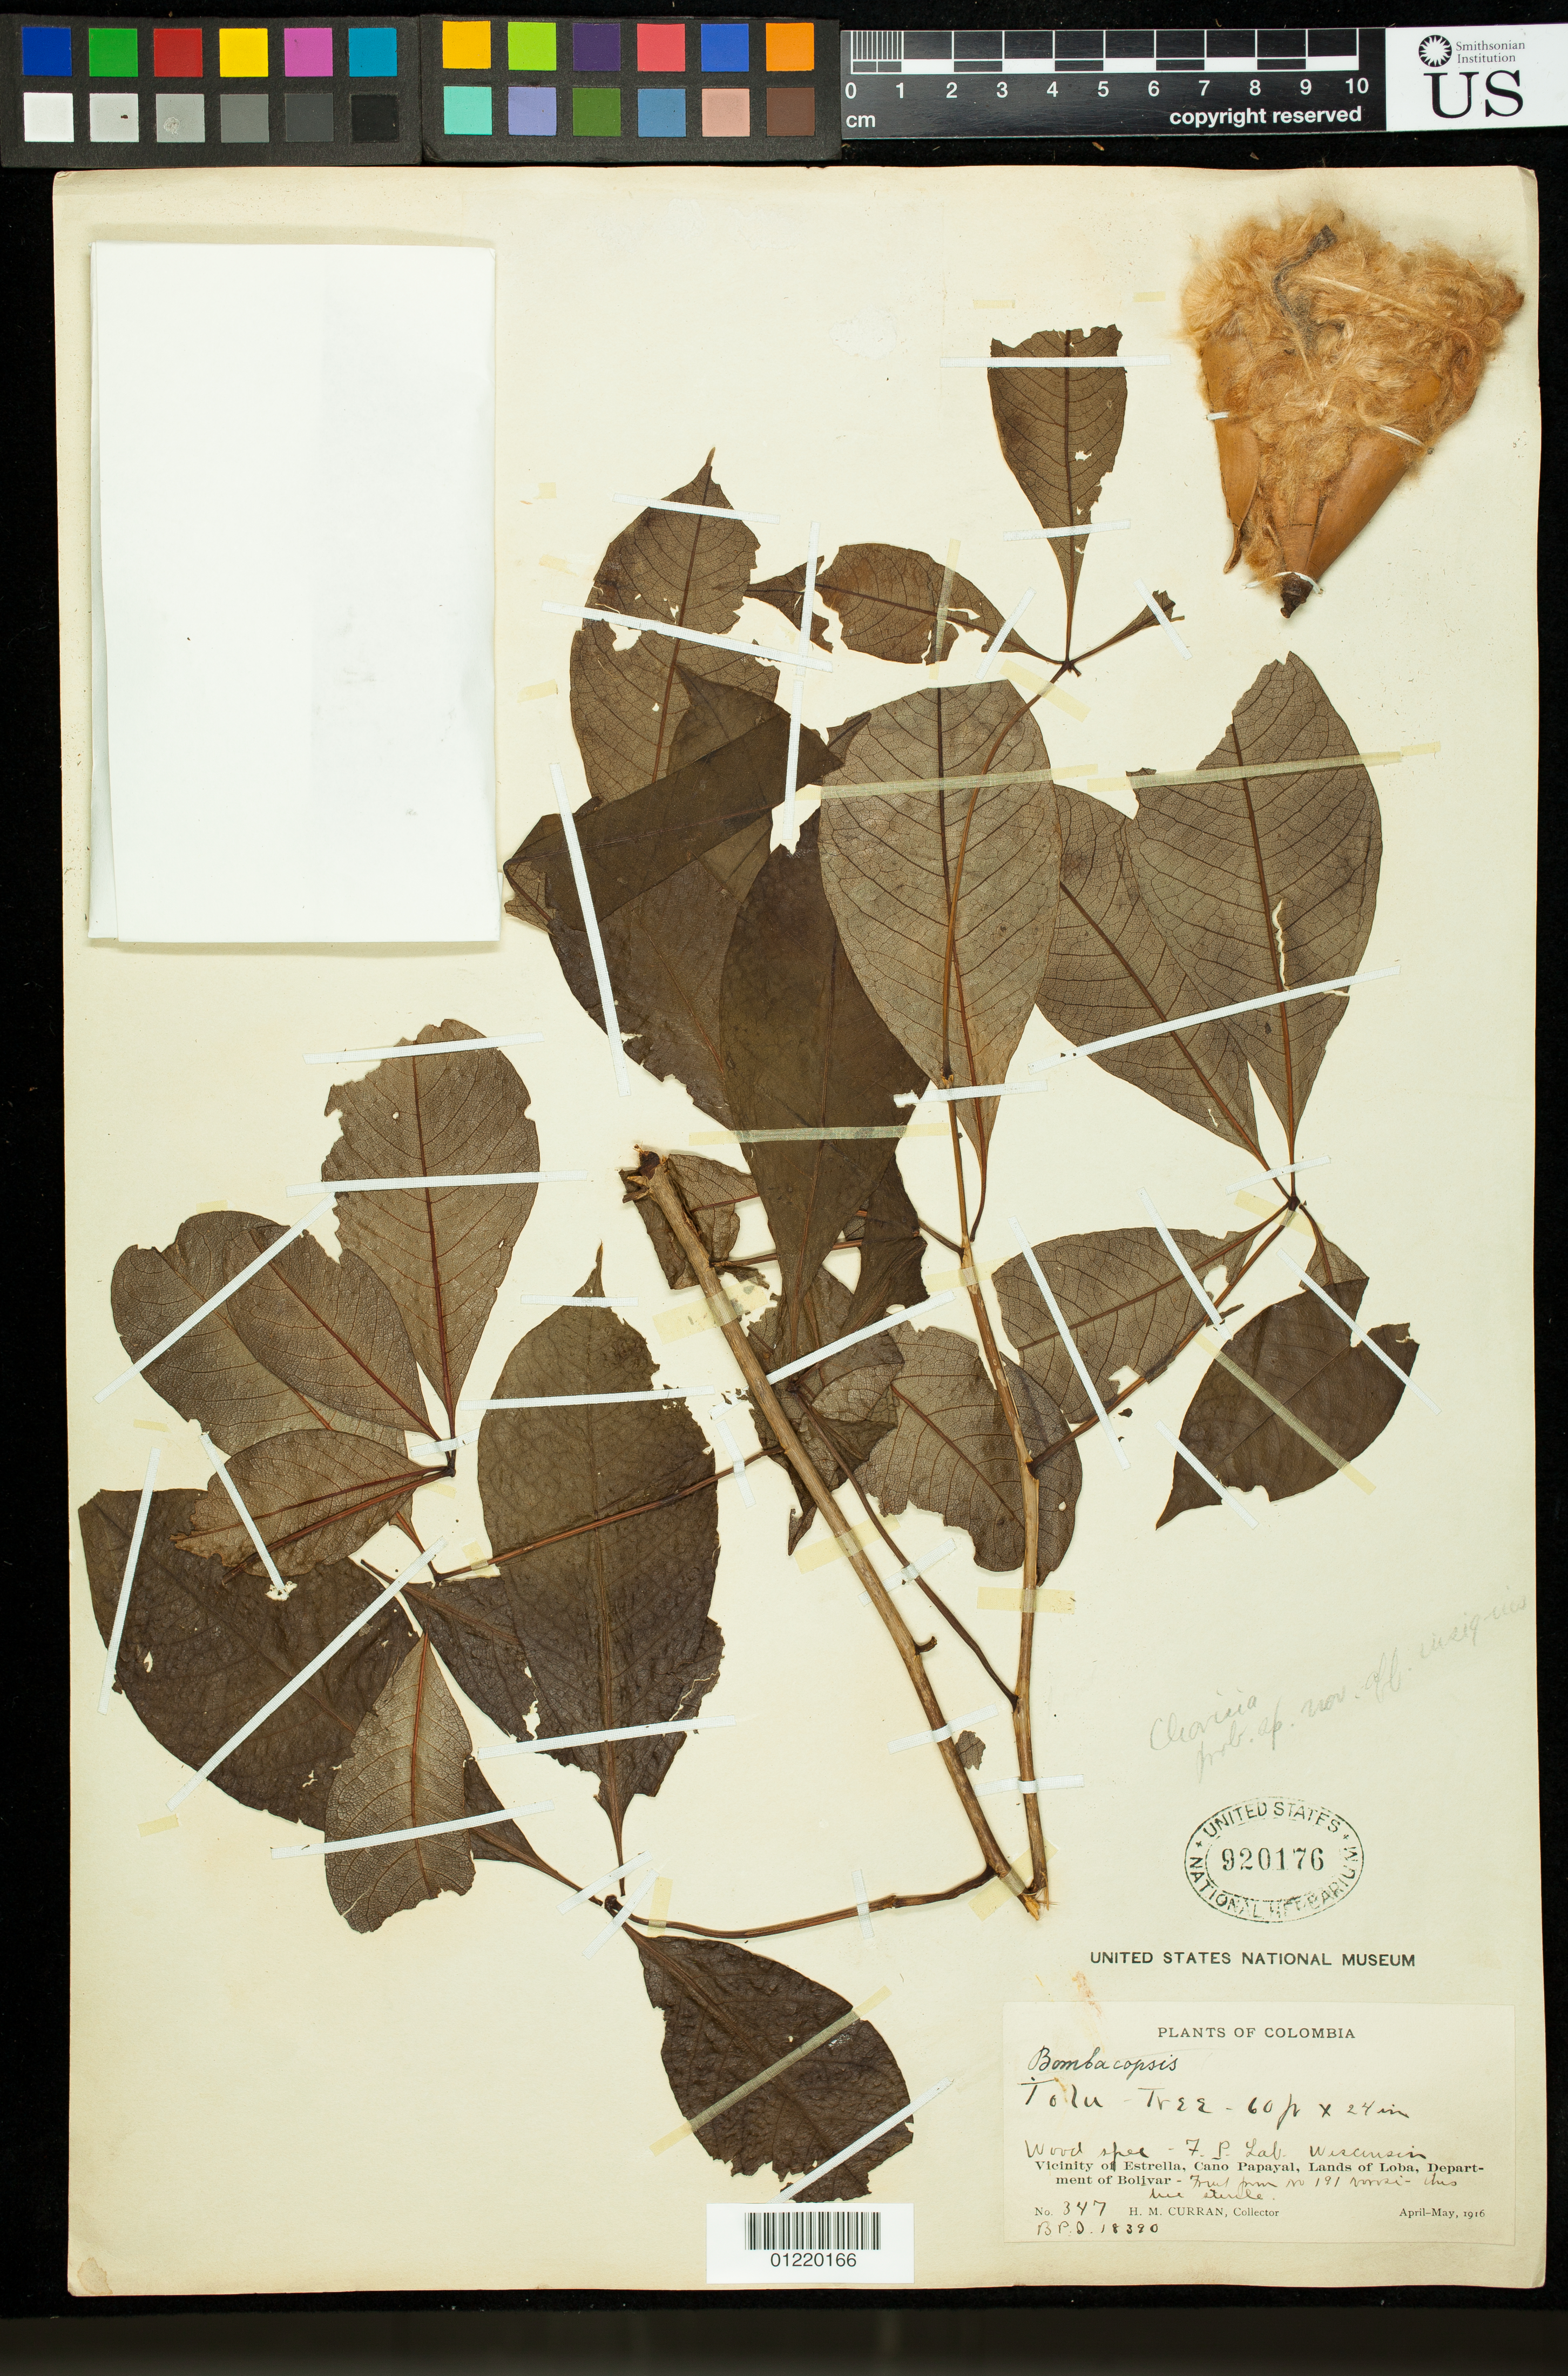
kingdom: Plantae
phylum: Tracheophyta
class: Magnoliopsida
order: Malvales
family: Malvaceae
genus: Ceiba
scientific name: Ceiba sp.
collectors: H. M. Curran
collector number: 347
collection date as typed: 1916-04/1916-05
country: Colombia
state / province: Bolívar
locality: Vicinity of Estrella, Caño Papayal, Lands of Loba, Department of Bolivar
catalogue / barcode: US 920176